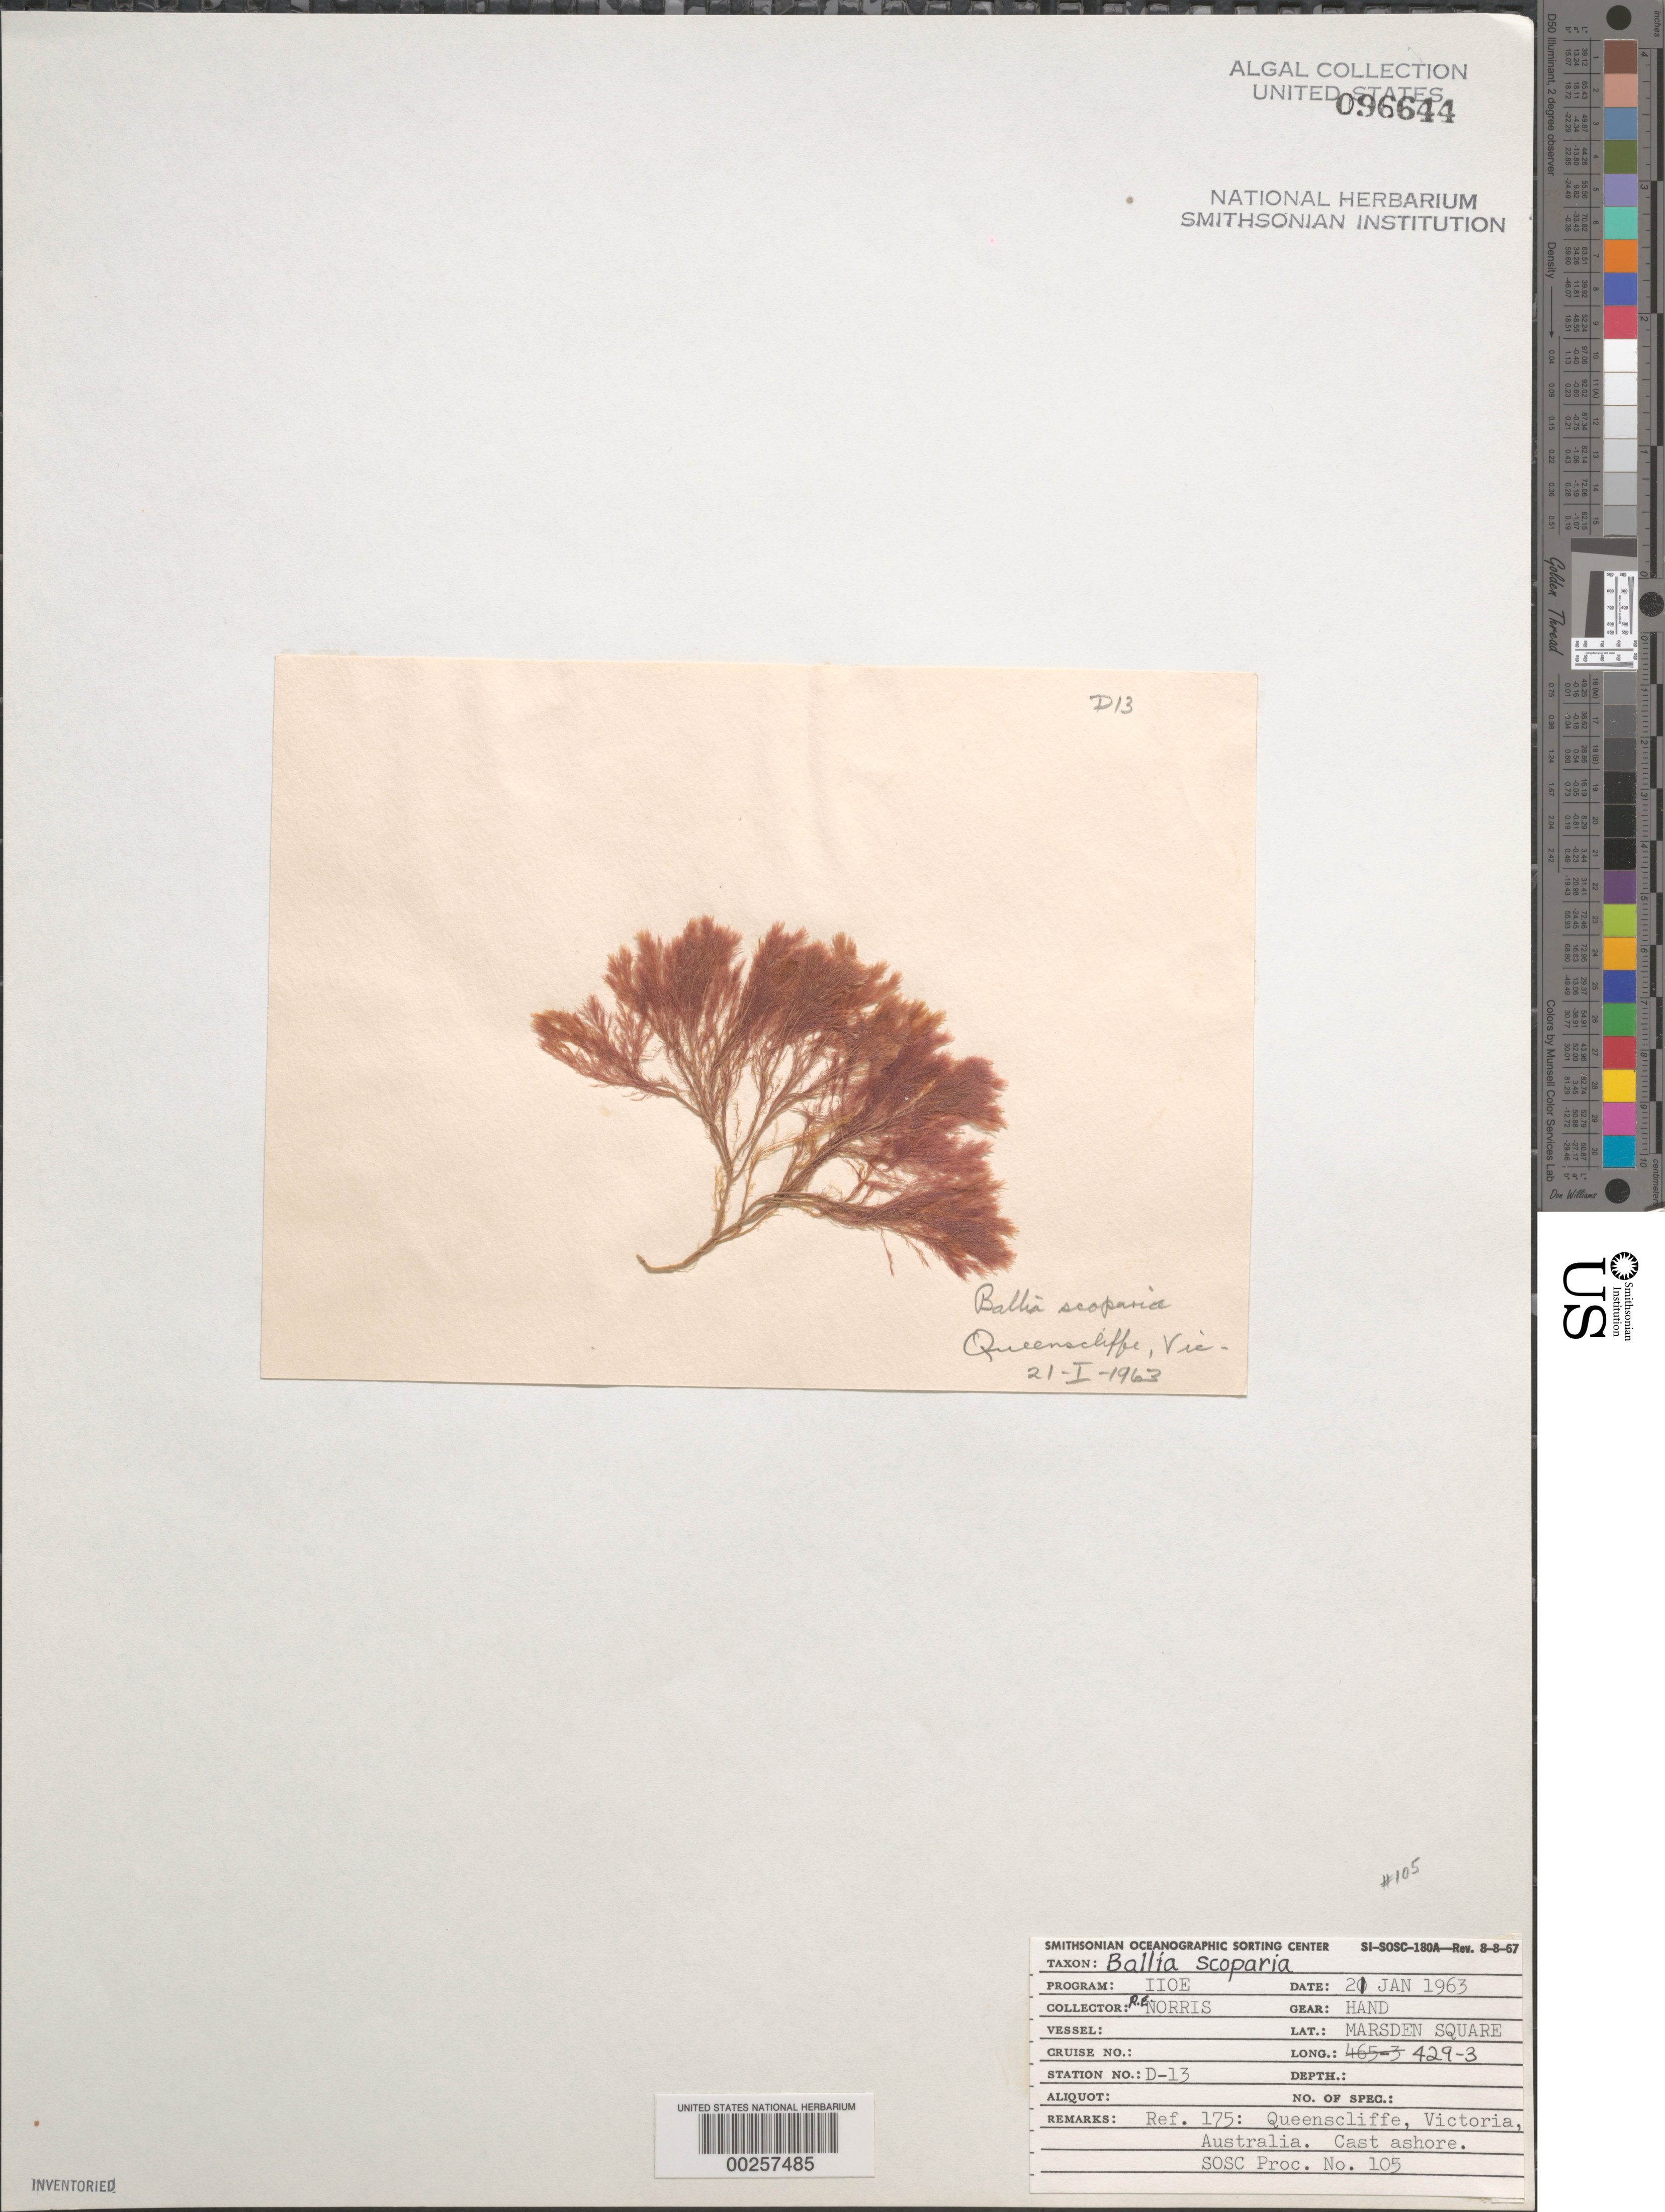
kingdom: Plantae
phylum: Rhodophyta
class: Florideophyceae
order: Palmariales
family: Rhodothamniellaceae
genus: Camontagnea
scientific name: Camontagnea oxyclada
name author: (Mont.) Pujals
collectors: R. E. Norris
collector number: Station D-13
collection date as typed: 21 Jan 1963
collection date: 1963-01-21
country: Australia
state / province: Victoria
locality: Queenscliffe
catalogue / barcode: US 96644